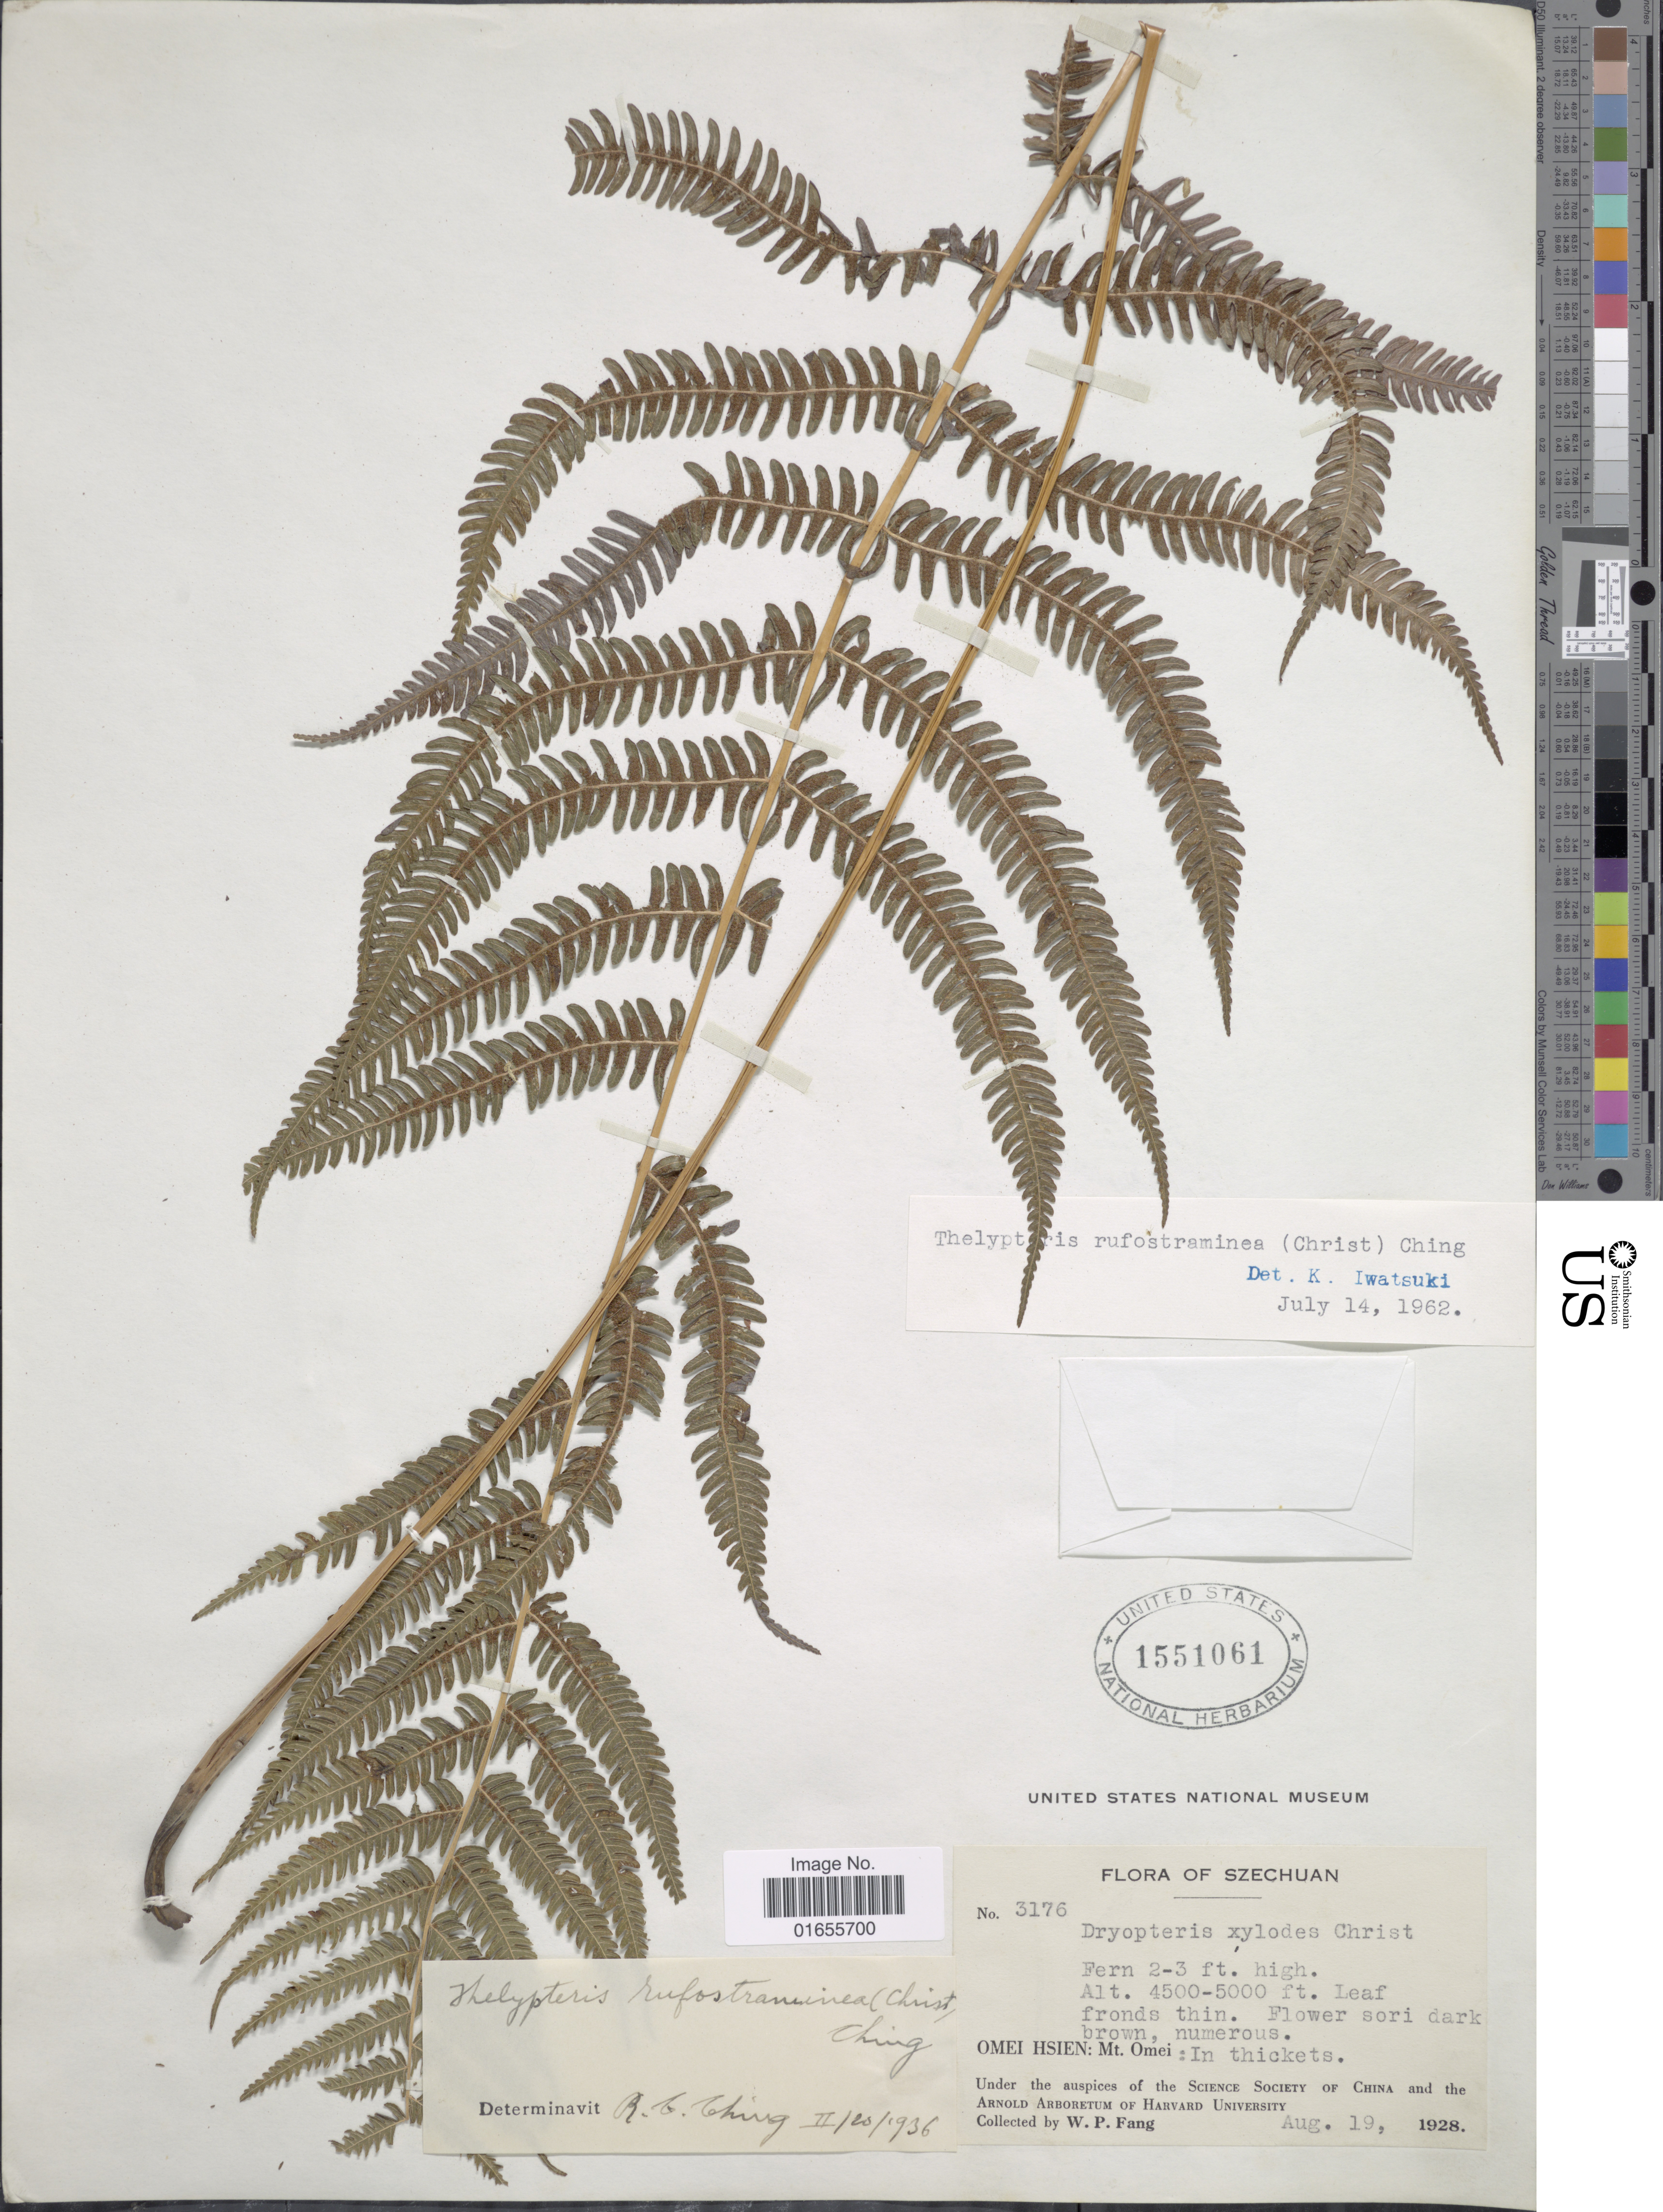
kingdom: Plantae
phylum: Tracheophyta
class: Polypodiopsida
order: Polypodiales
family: Thelypteridaceae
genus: Glaphyropteridopsis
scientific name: Glaphyropteridopsis rufostraminea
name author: (Christ) Ching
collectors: W. P. Fang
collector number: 3176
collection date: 1928-08-19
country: China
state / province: Sichuan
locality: Szechuan, Omei Hsien: Mt. Omei: In thickets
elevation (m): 1372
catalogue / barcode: US 1551061